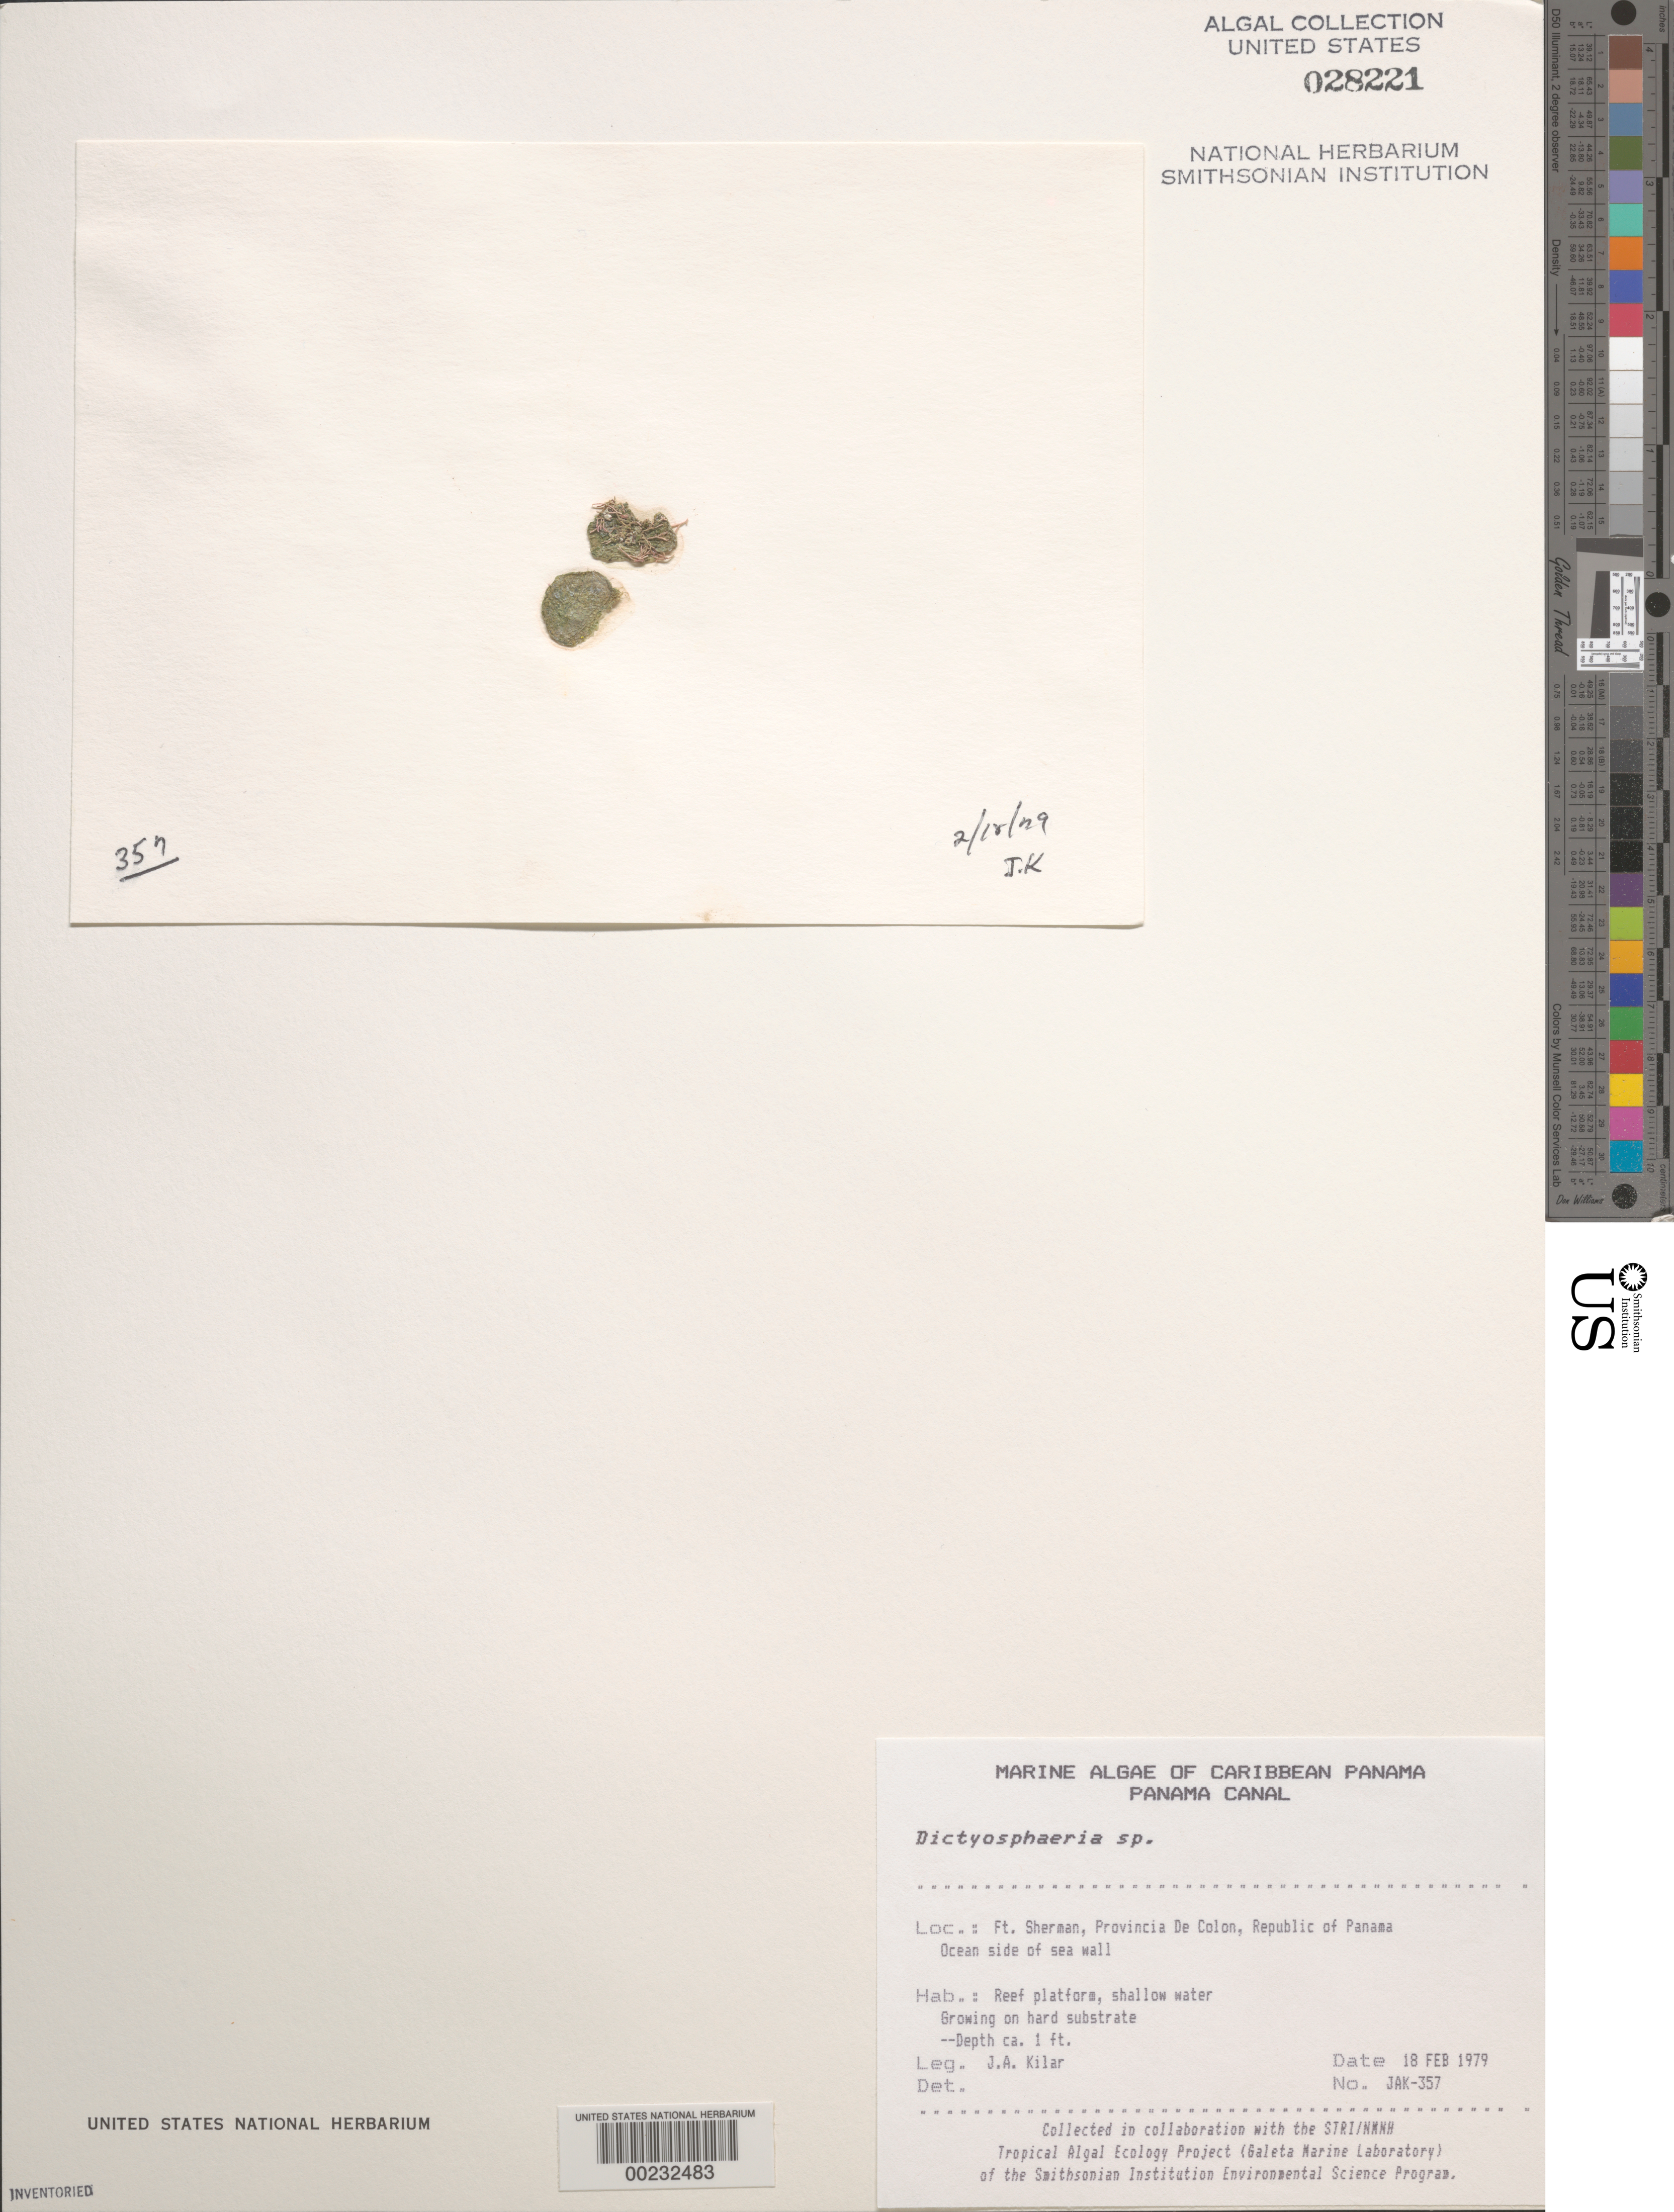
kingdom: Plantae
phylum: Chlorophyta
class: Ulvophyceae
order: Siphonocladales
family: Siphonocladaceae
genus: Dictyosphaeria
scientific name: Dictyosphaeria sp.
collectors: J. A. Kilar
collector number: JAK-357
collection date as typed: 18 Feb 1979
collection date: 1979-02-18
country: Panama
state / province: Colón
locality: Fort Sherman, Panama Canal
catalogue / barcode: US 28221